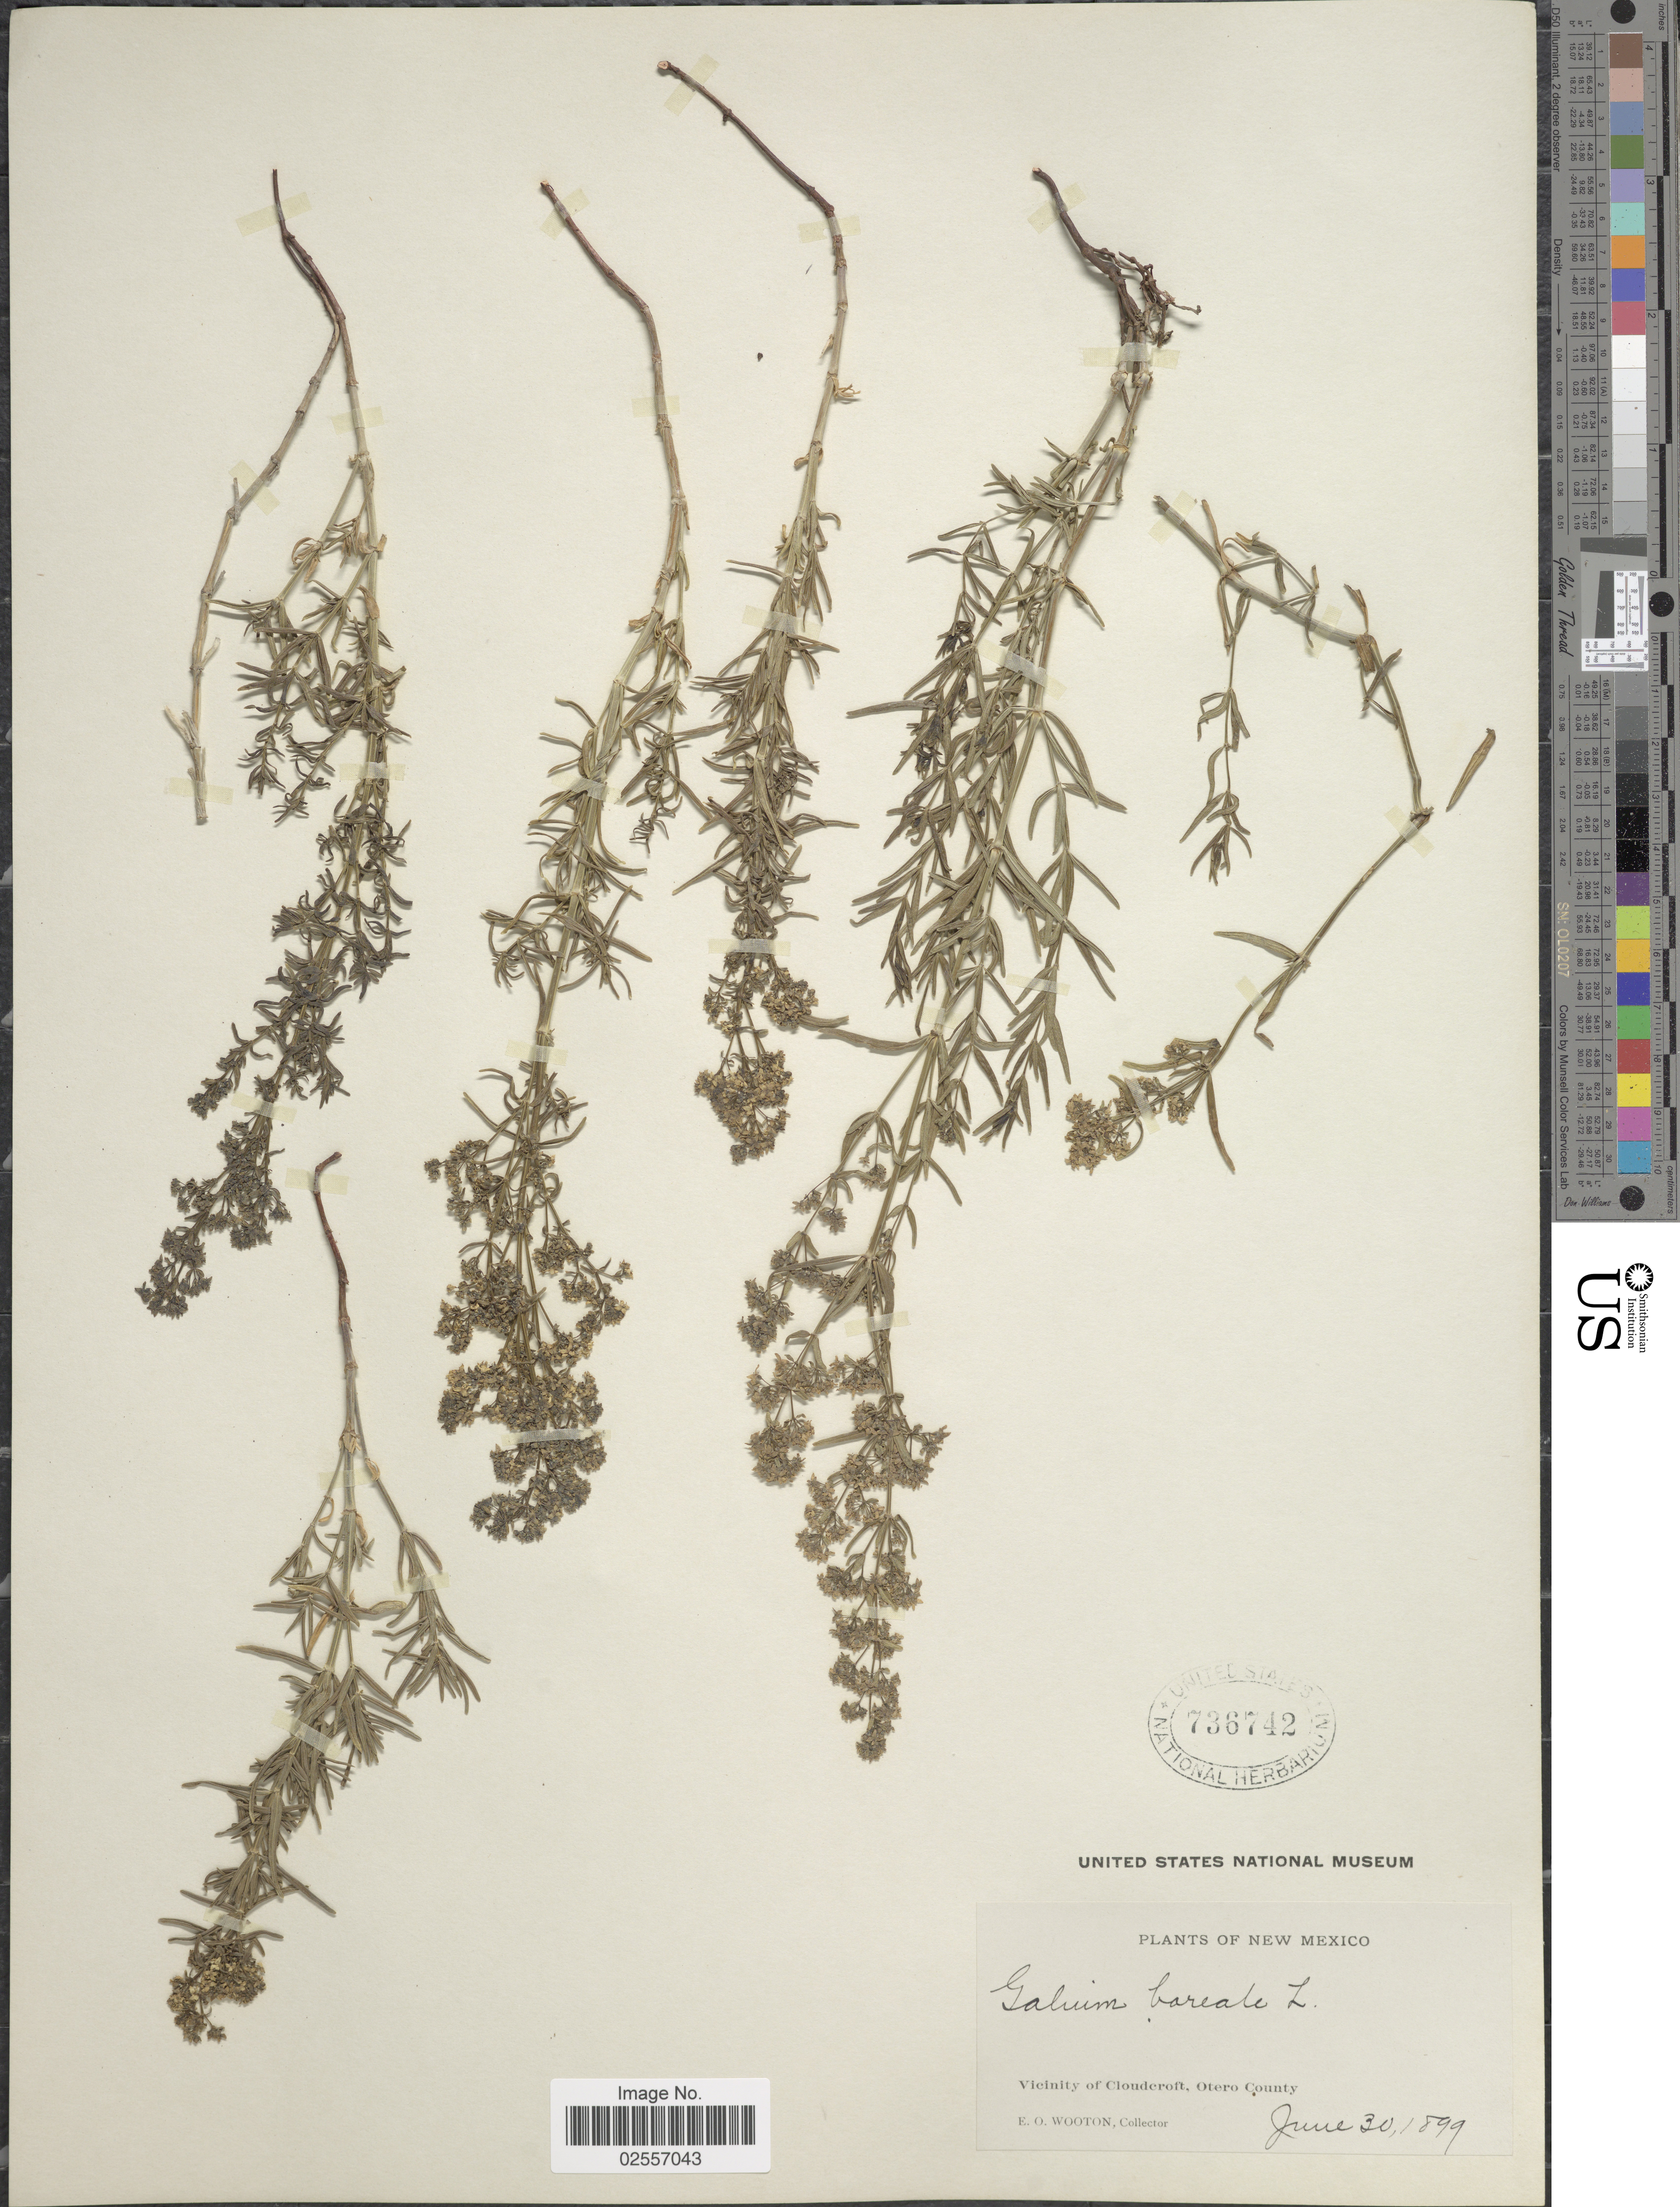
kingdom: Plantae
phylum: Tracheophyta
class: Magnoliopsida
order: Gentianales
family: Rubiaceae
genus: Galium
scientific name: Galium boreale L.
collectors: E. O. Wooton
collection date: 1899-06-30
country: United States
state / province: New Mexico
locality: Vicinity of Cloudcroft, Otero County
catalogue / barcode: US 736742